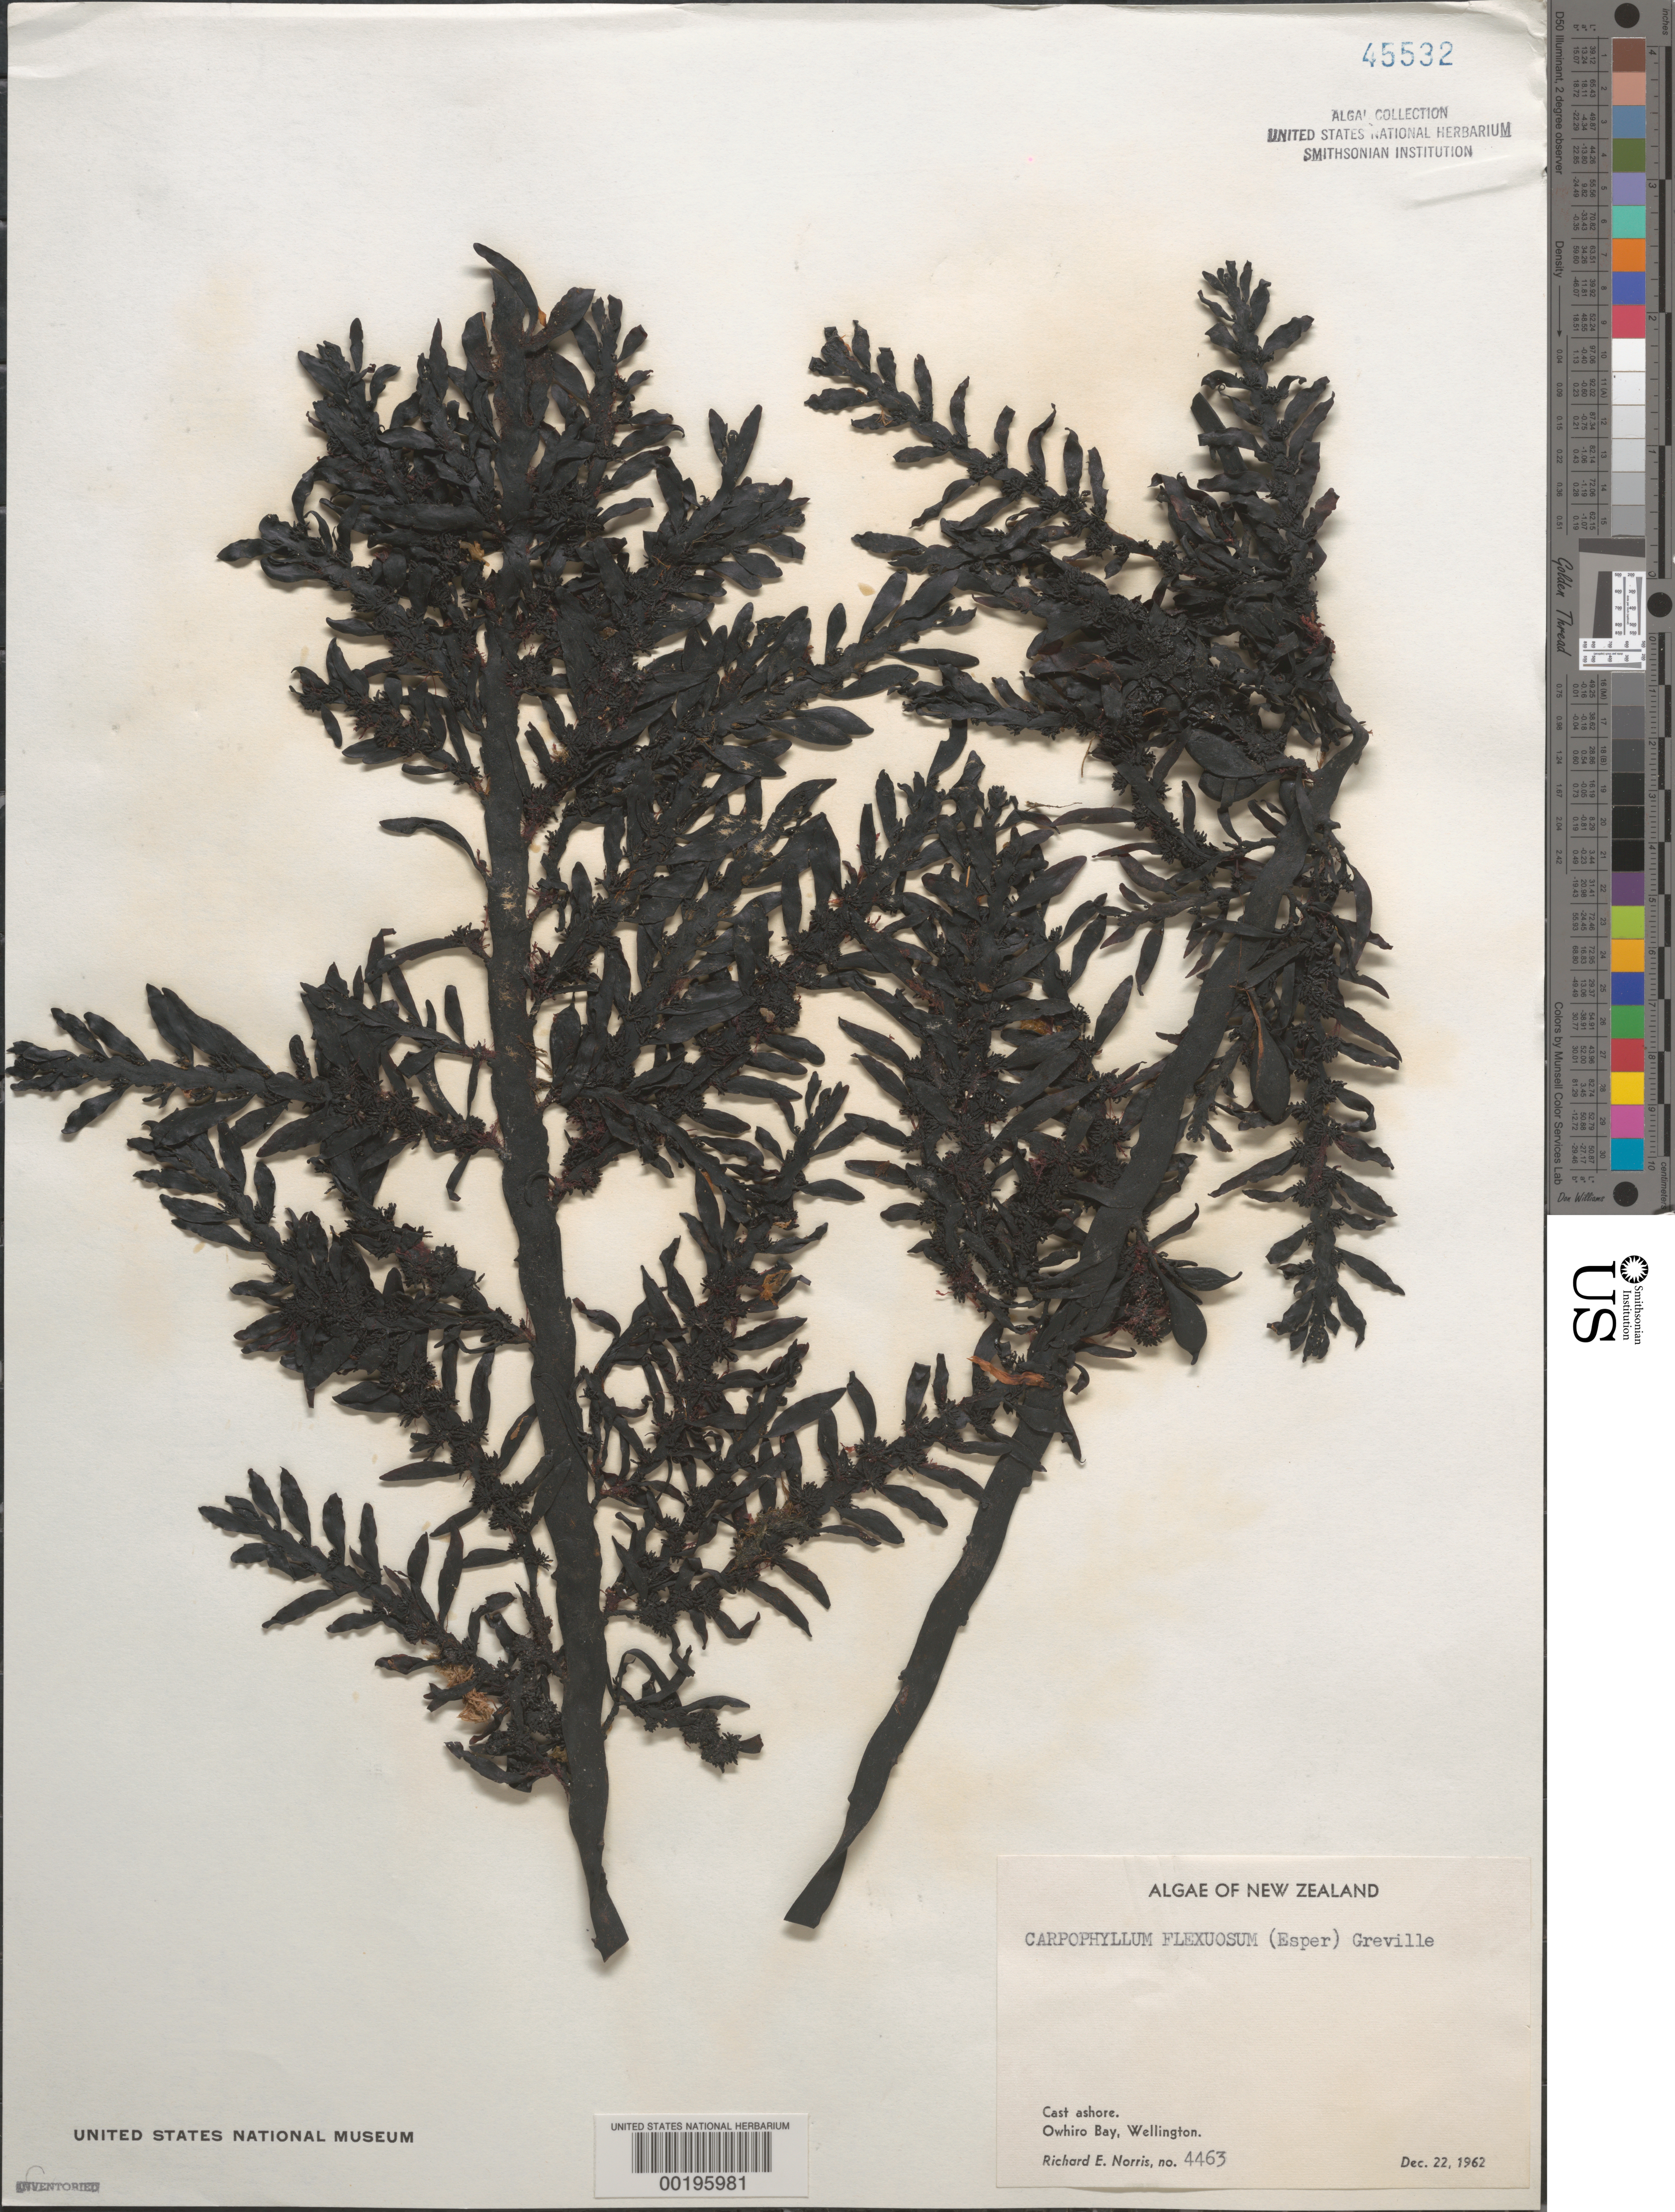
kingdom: Chromista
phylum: Ochrophyta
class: Phaeophyceae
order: Fucales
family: Sargassaceae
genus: Carpophyllum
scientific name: Carpophyllum flexuosum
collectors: R. E. Norris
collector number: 4463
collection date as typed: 22 Dec 1962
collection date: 1962-12-22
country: New Zealand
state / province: Wellington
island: North Island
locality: Owhiro Bay, Wellington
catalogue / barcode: US 45532